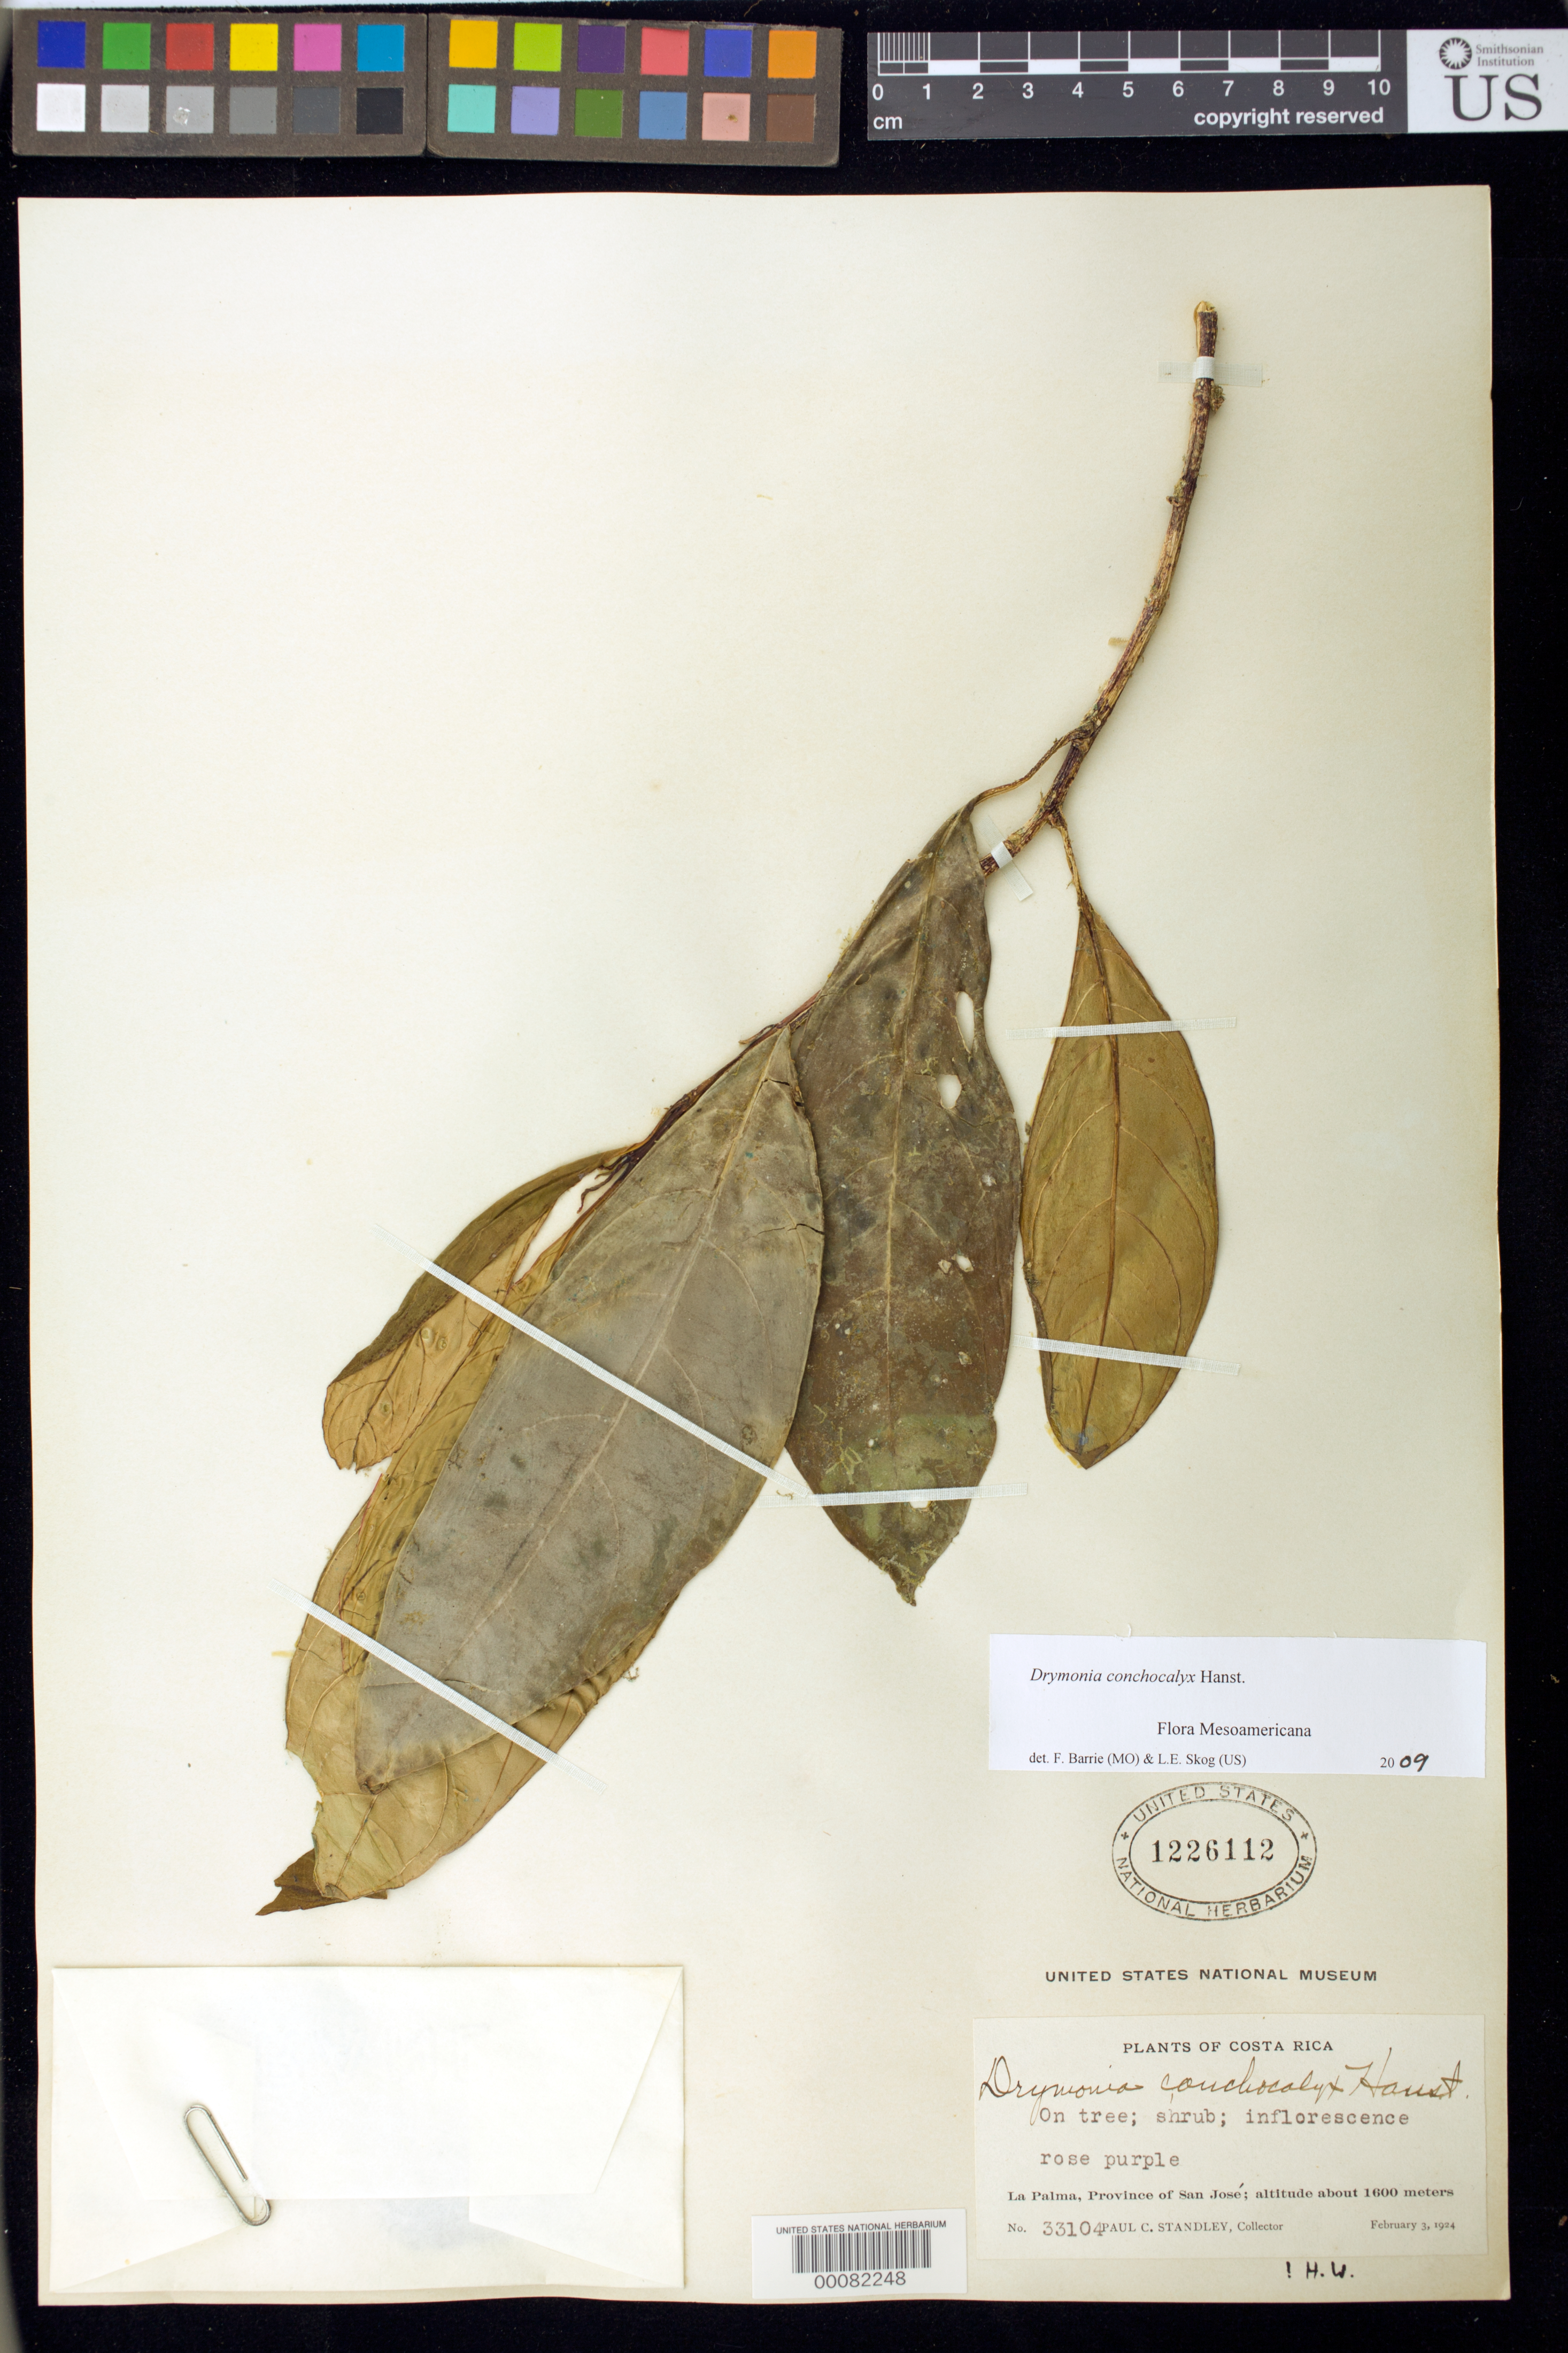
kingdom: Plantae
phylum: Tracheophyta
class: Magnoliopsida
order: Lamiales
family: Gesneriaceae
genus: Drymonia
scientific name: Drymonia conchocalyx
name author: Hanst.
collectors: P. C. Standley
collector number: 33104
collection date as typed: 03 Feb 1924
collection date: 1924-02-03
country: Costa Rica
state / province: San José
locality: La Palma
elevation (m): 1600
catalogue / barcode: US 1226112